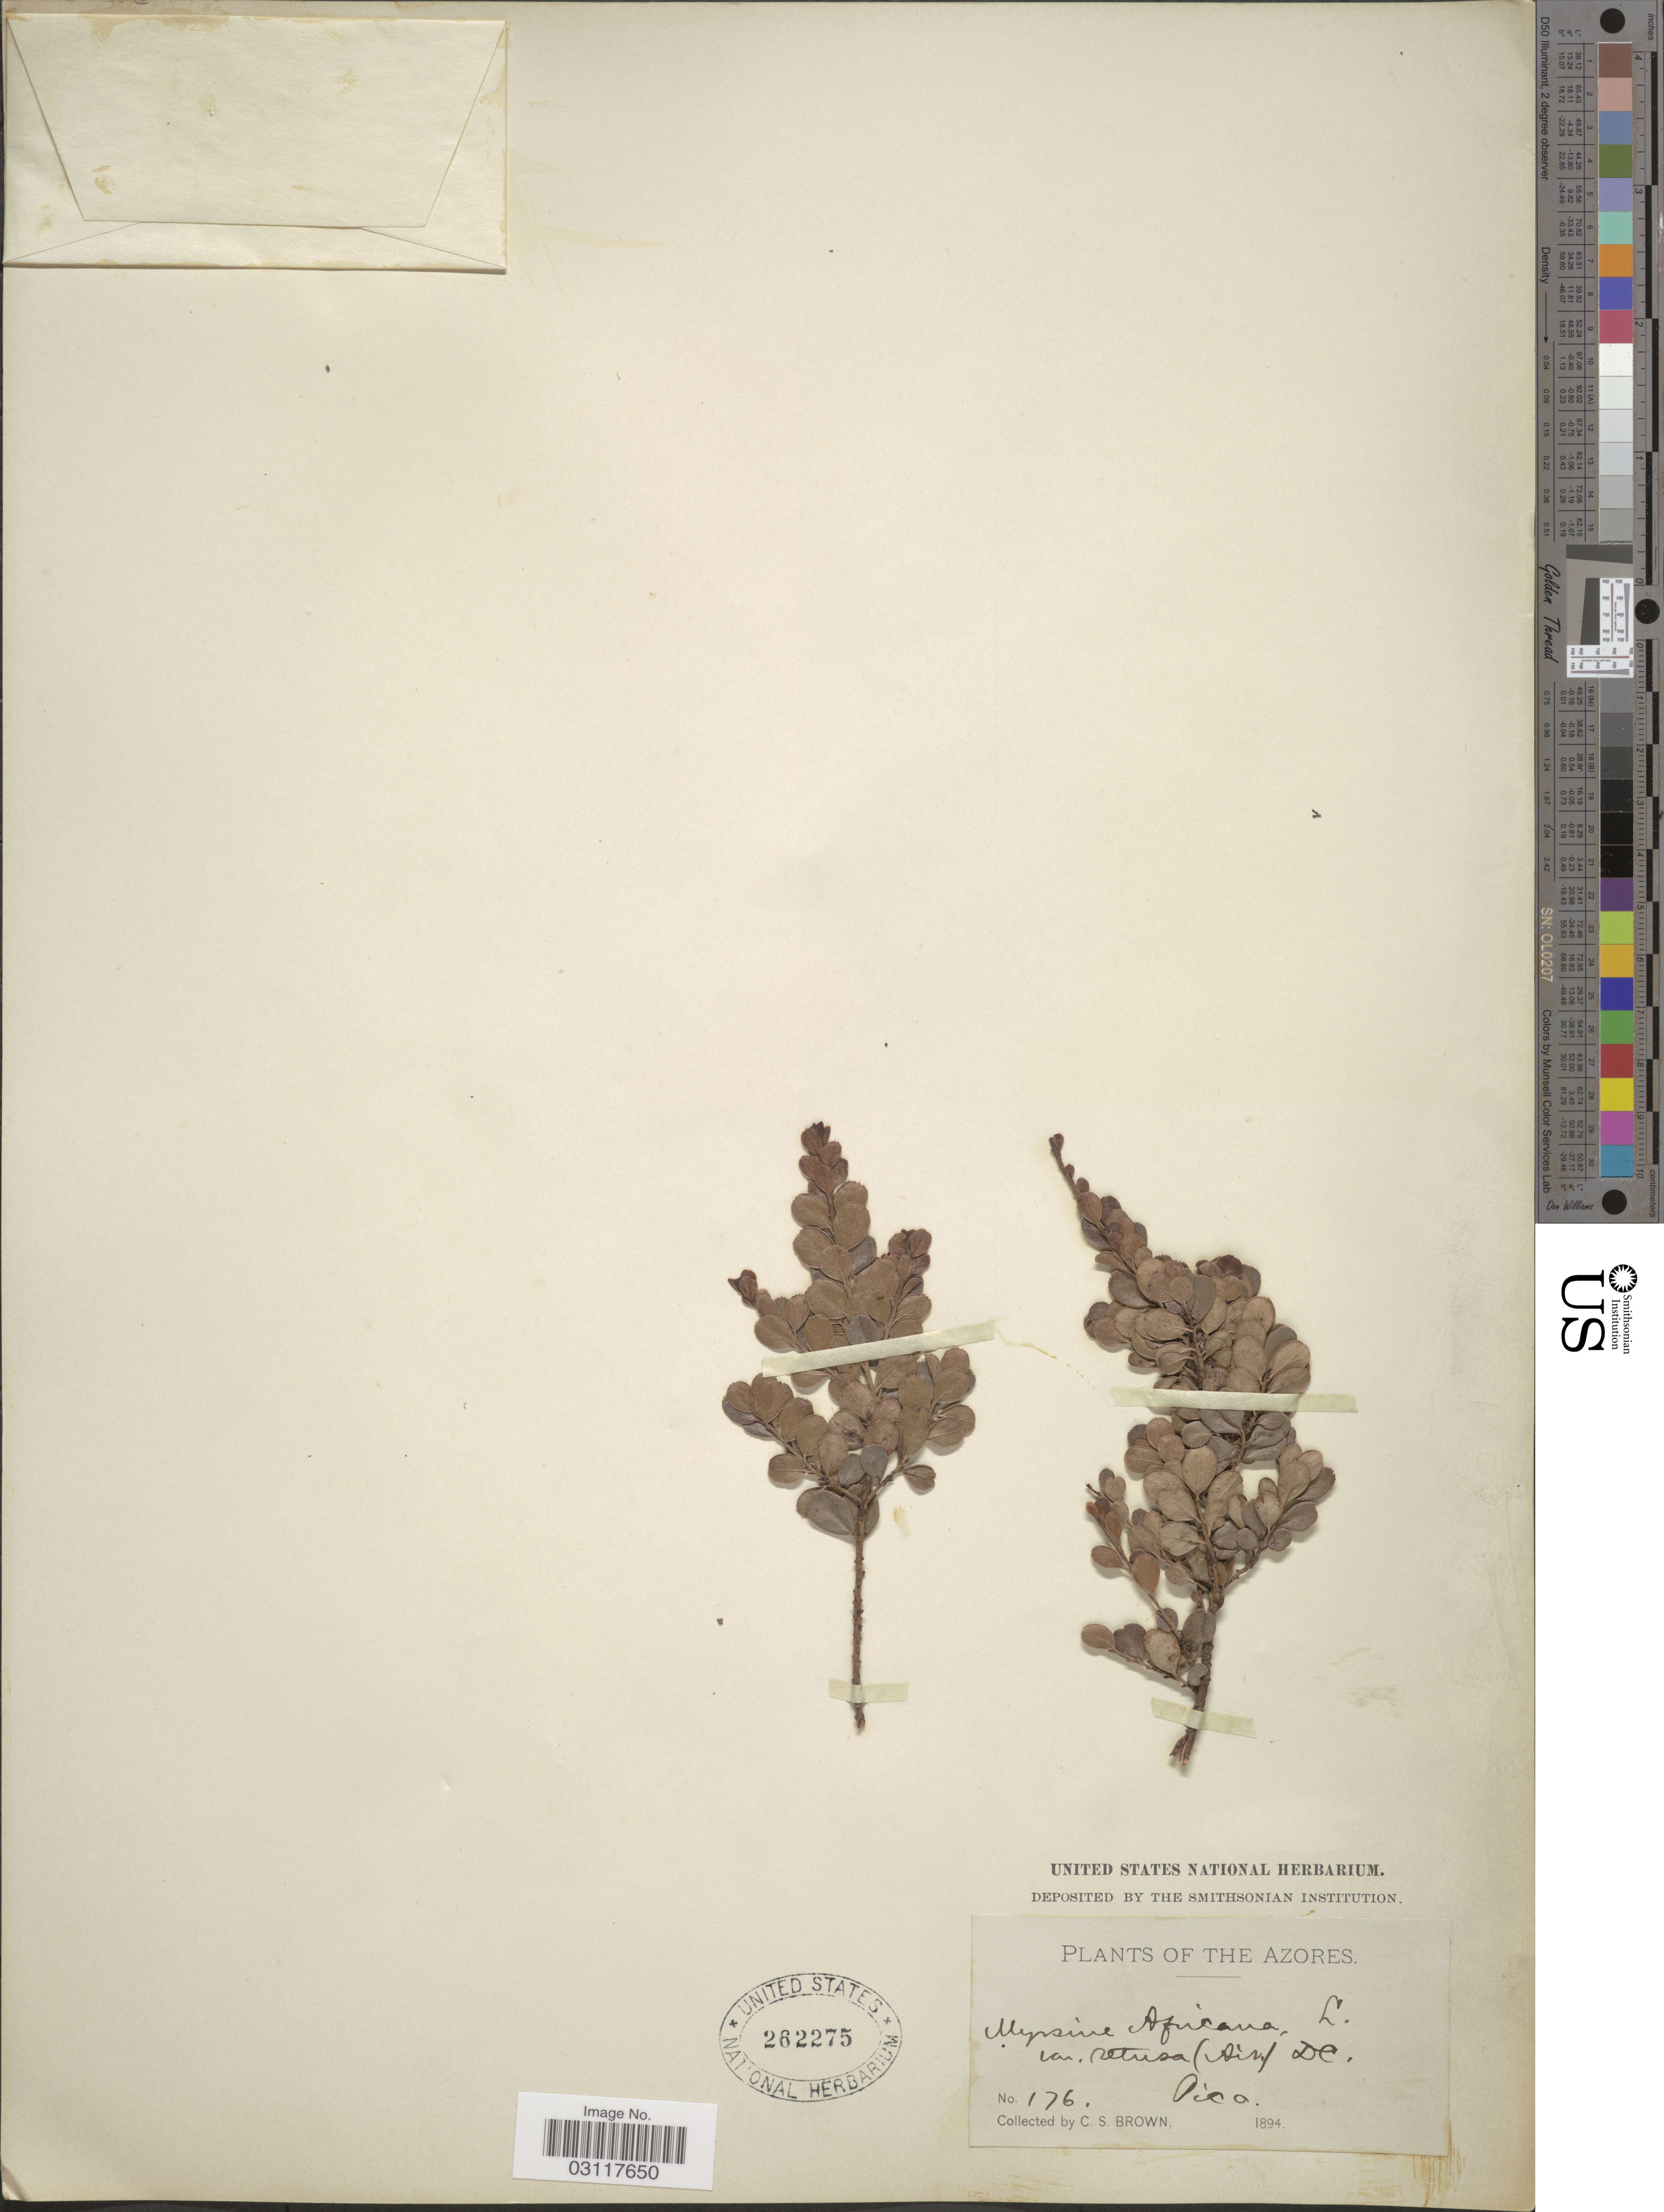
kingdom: Plantae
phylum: Tracheophyta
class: Magnoliopsida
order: Ericales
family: Primulaceae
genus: Myrsine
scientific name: Myrsine africana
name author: L.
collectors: C. S. Brown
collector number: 176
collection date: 1894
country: Portugal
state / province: Azores (Aut. Reg.)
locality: The Azores, Pico.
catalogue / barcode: US 262275